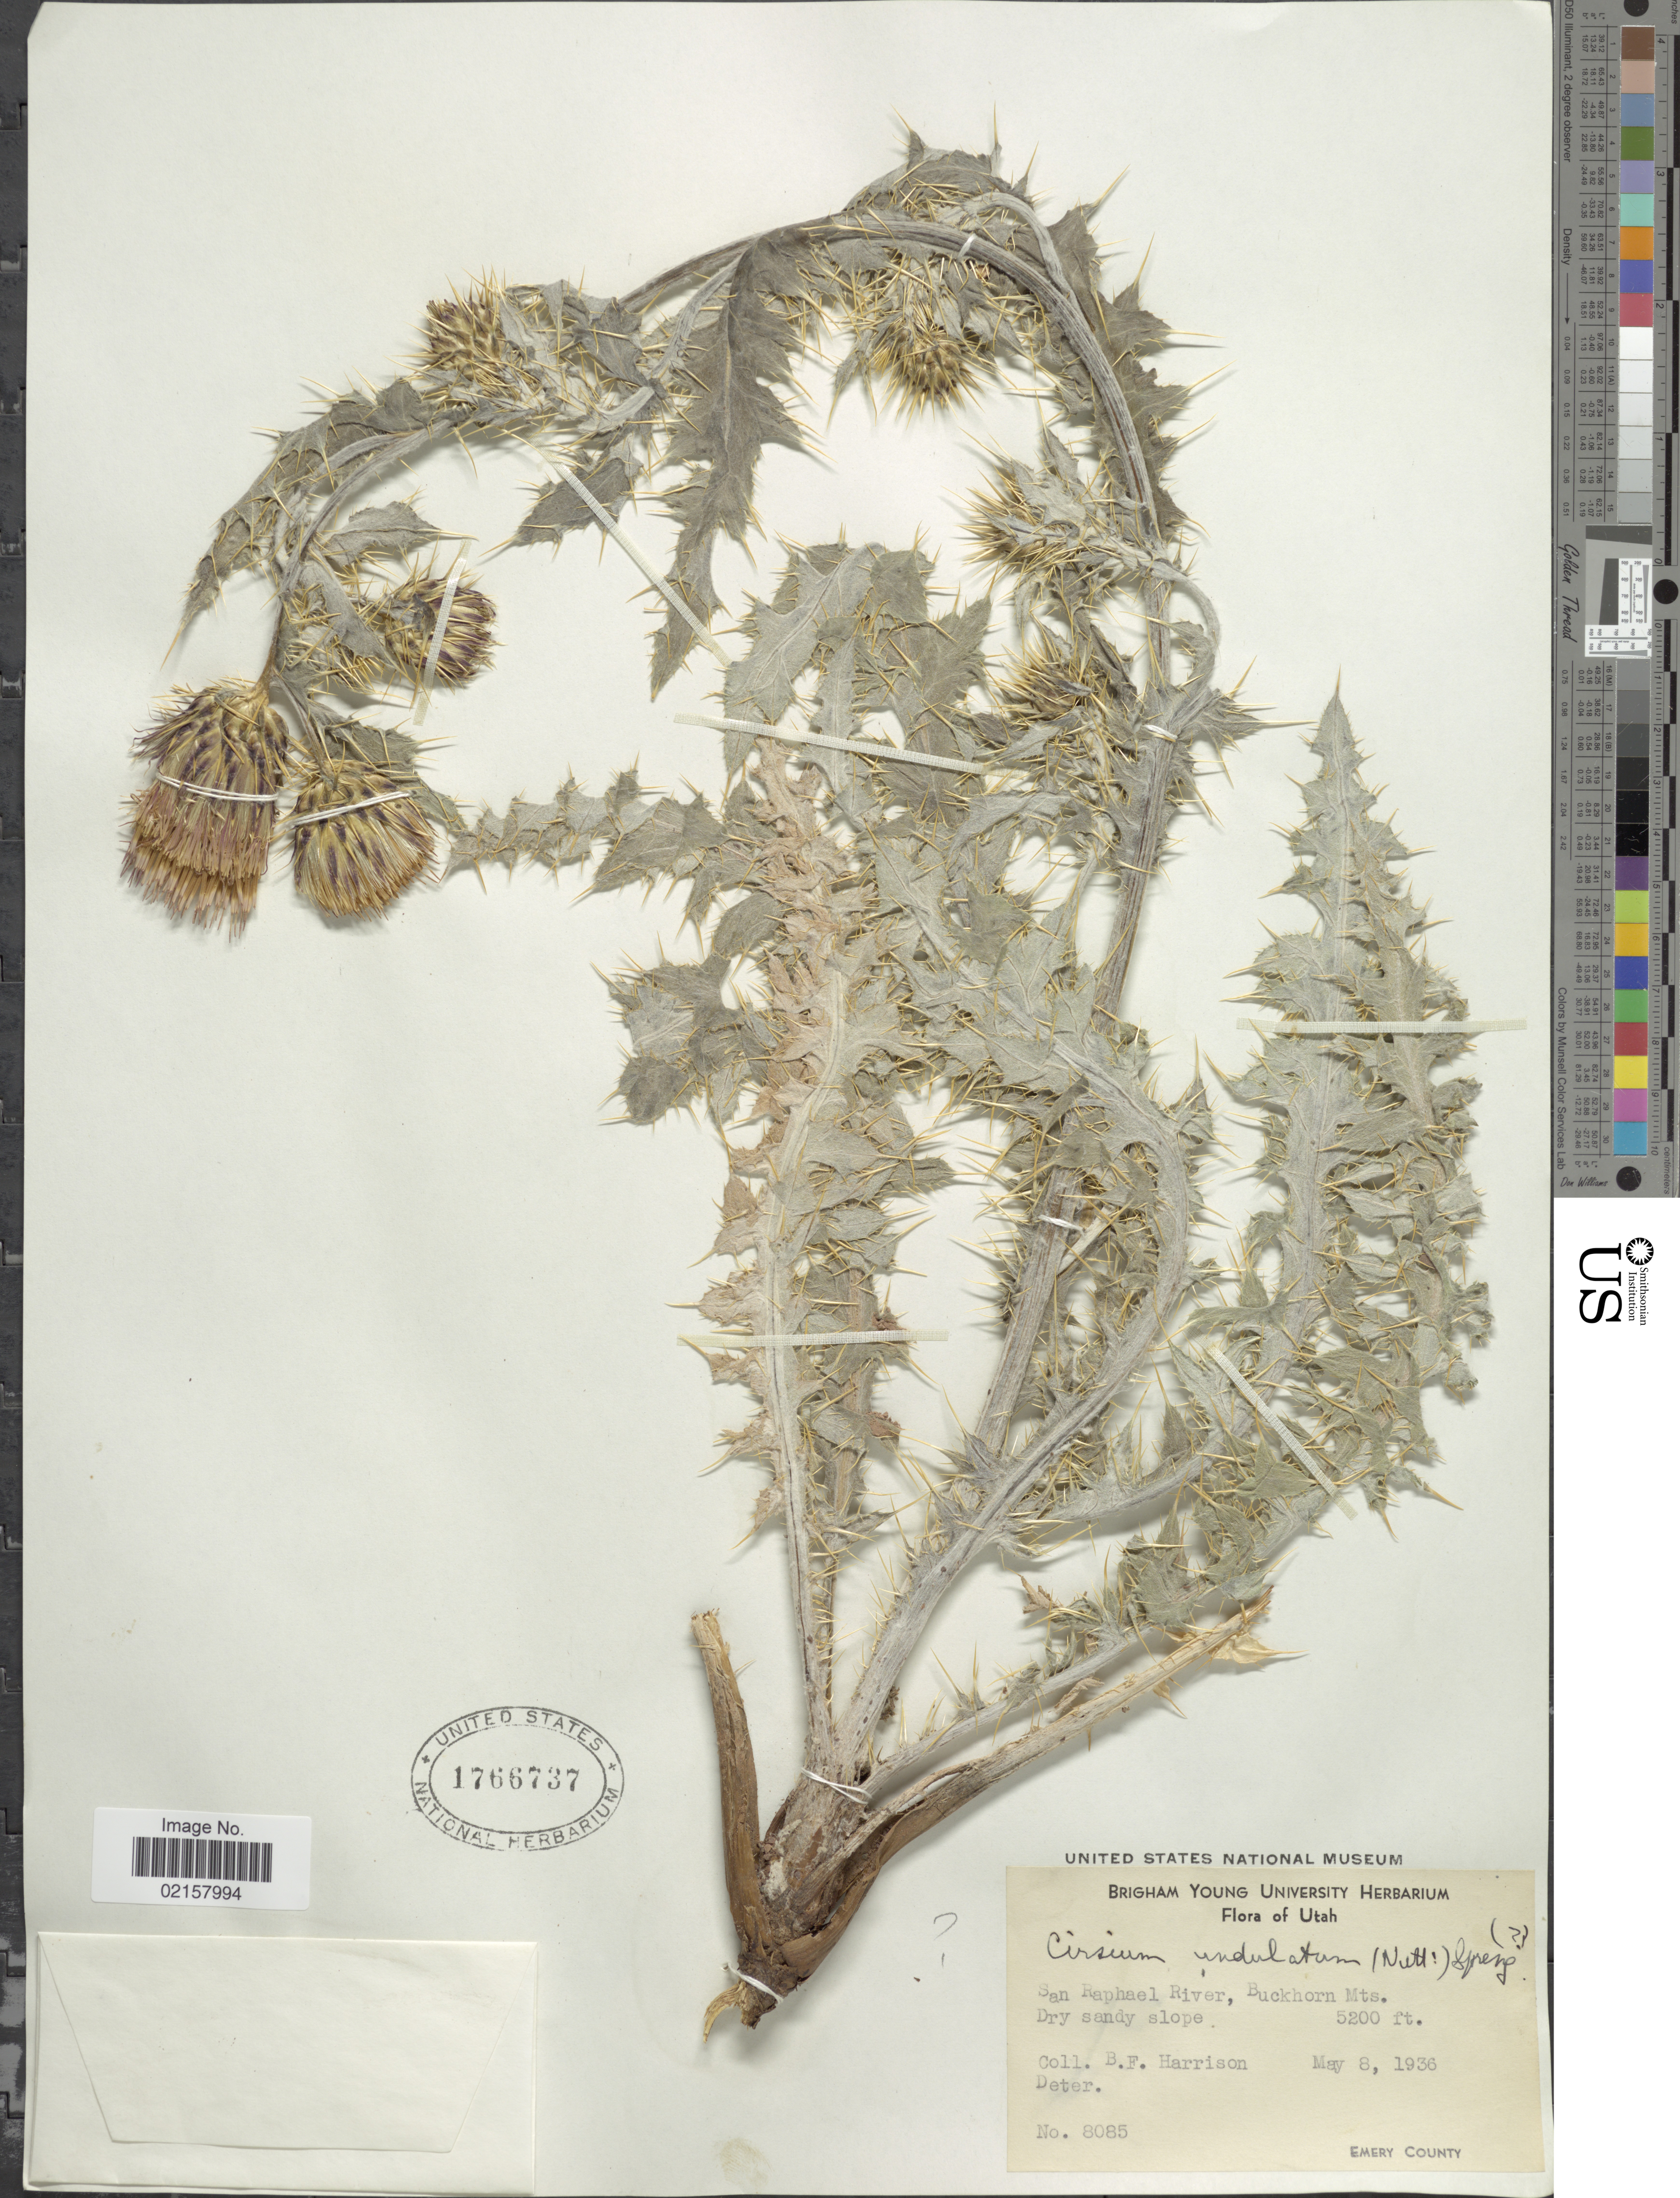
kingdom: Plantae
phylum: Tracheophyta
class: Magnoliopsida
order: Asterales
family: Asteraceae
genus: Cirsium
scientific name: Cirsium undulatum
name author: (Nutt.) Spreng.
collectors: B. F. Harrison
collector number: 8085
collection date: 1936-05-08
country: United States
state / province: Utah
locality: San Raphaek River, Buckhorn Mts.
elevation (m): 1585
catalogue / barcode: US 1766737